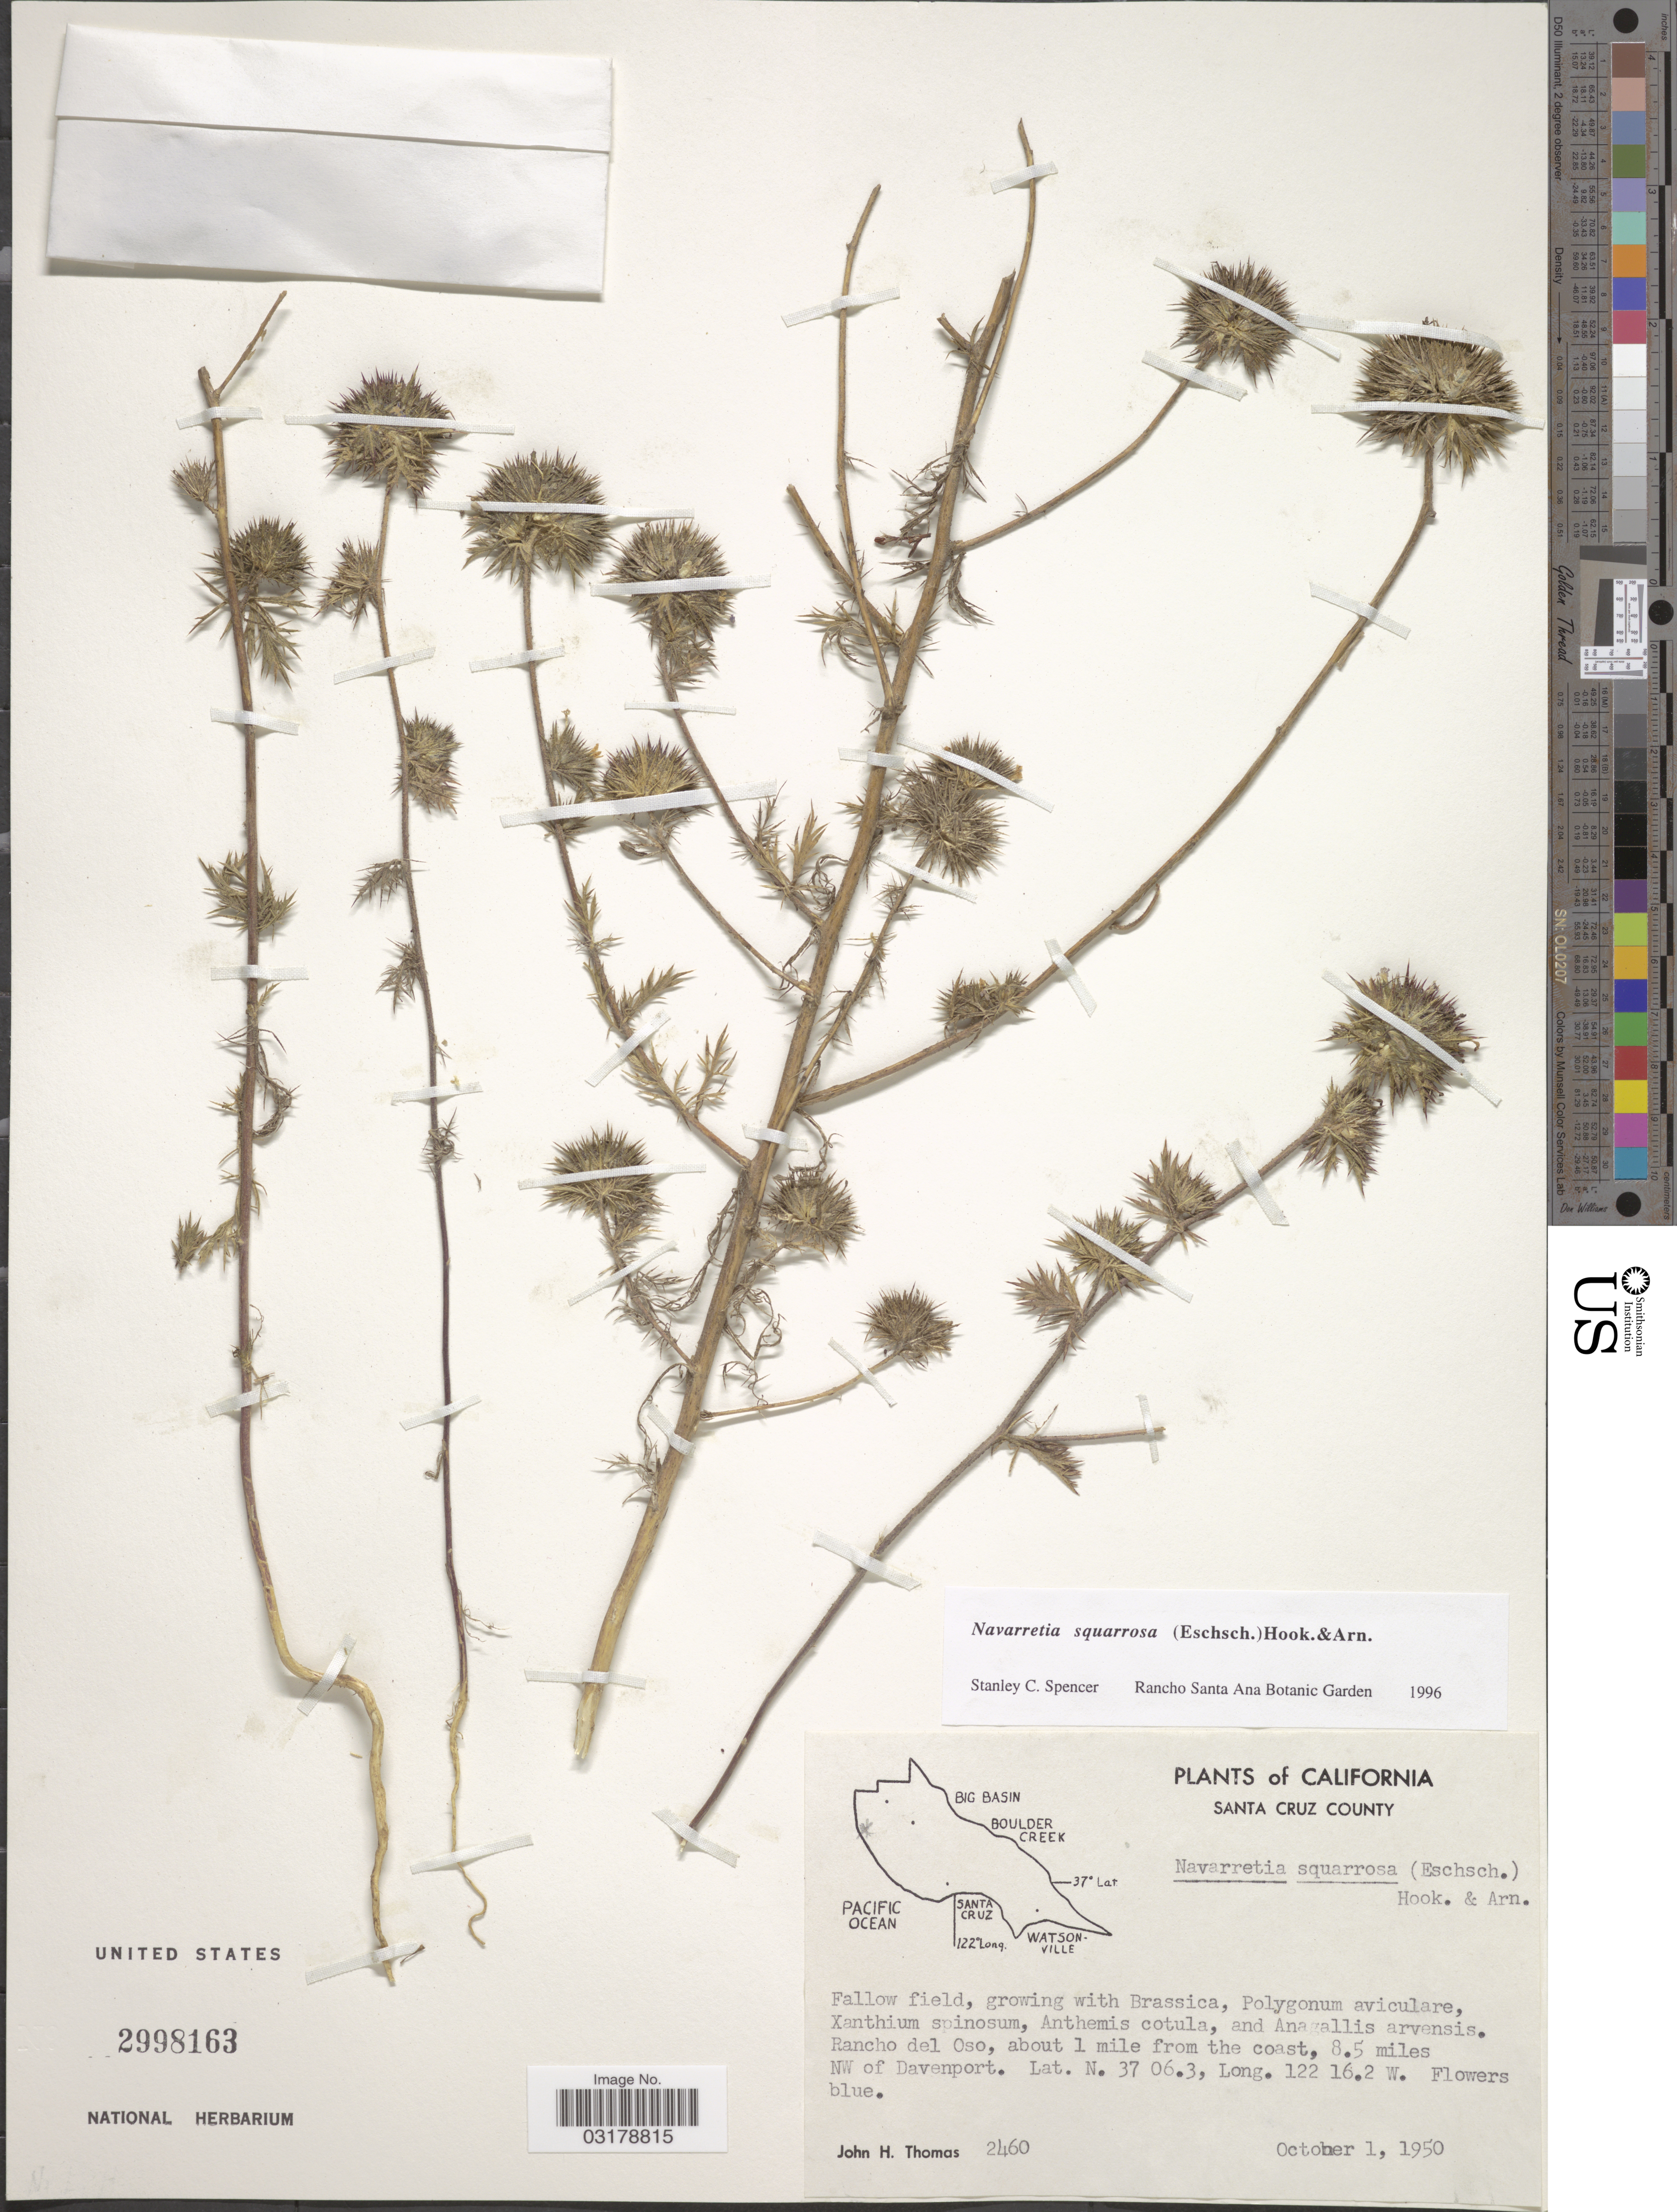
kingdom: Plantae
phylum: Tracheophyta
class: Magnoliopsida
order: Ericales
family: Polemoniaceae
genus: Navarretia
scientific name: Navarretia squarrosa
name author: (Eschsch.) Hook. & Arn.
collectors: J. H. Thomas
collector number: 2460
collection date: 1950-10-01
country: United States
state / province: California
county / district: Santa Cruz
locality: Sant Cruz County. Rancho del Oso, about 1 mile from the coast, 8.5 miles NW of Davenport.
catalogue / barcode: US 2998163